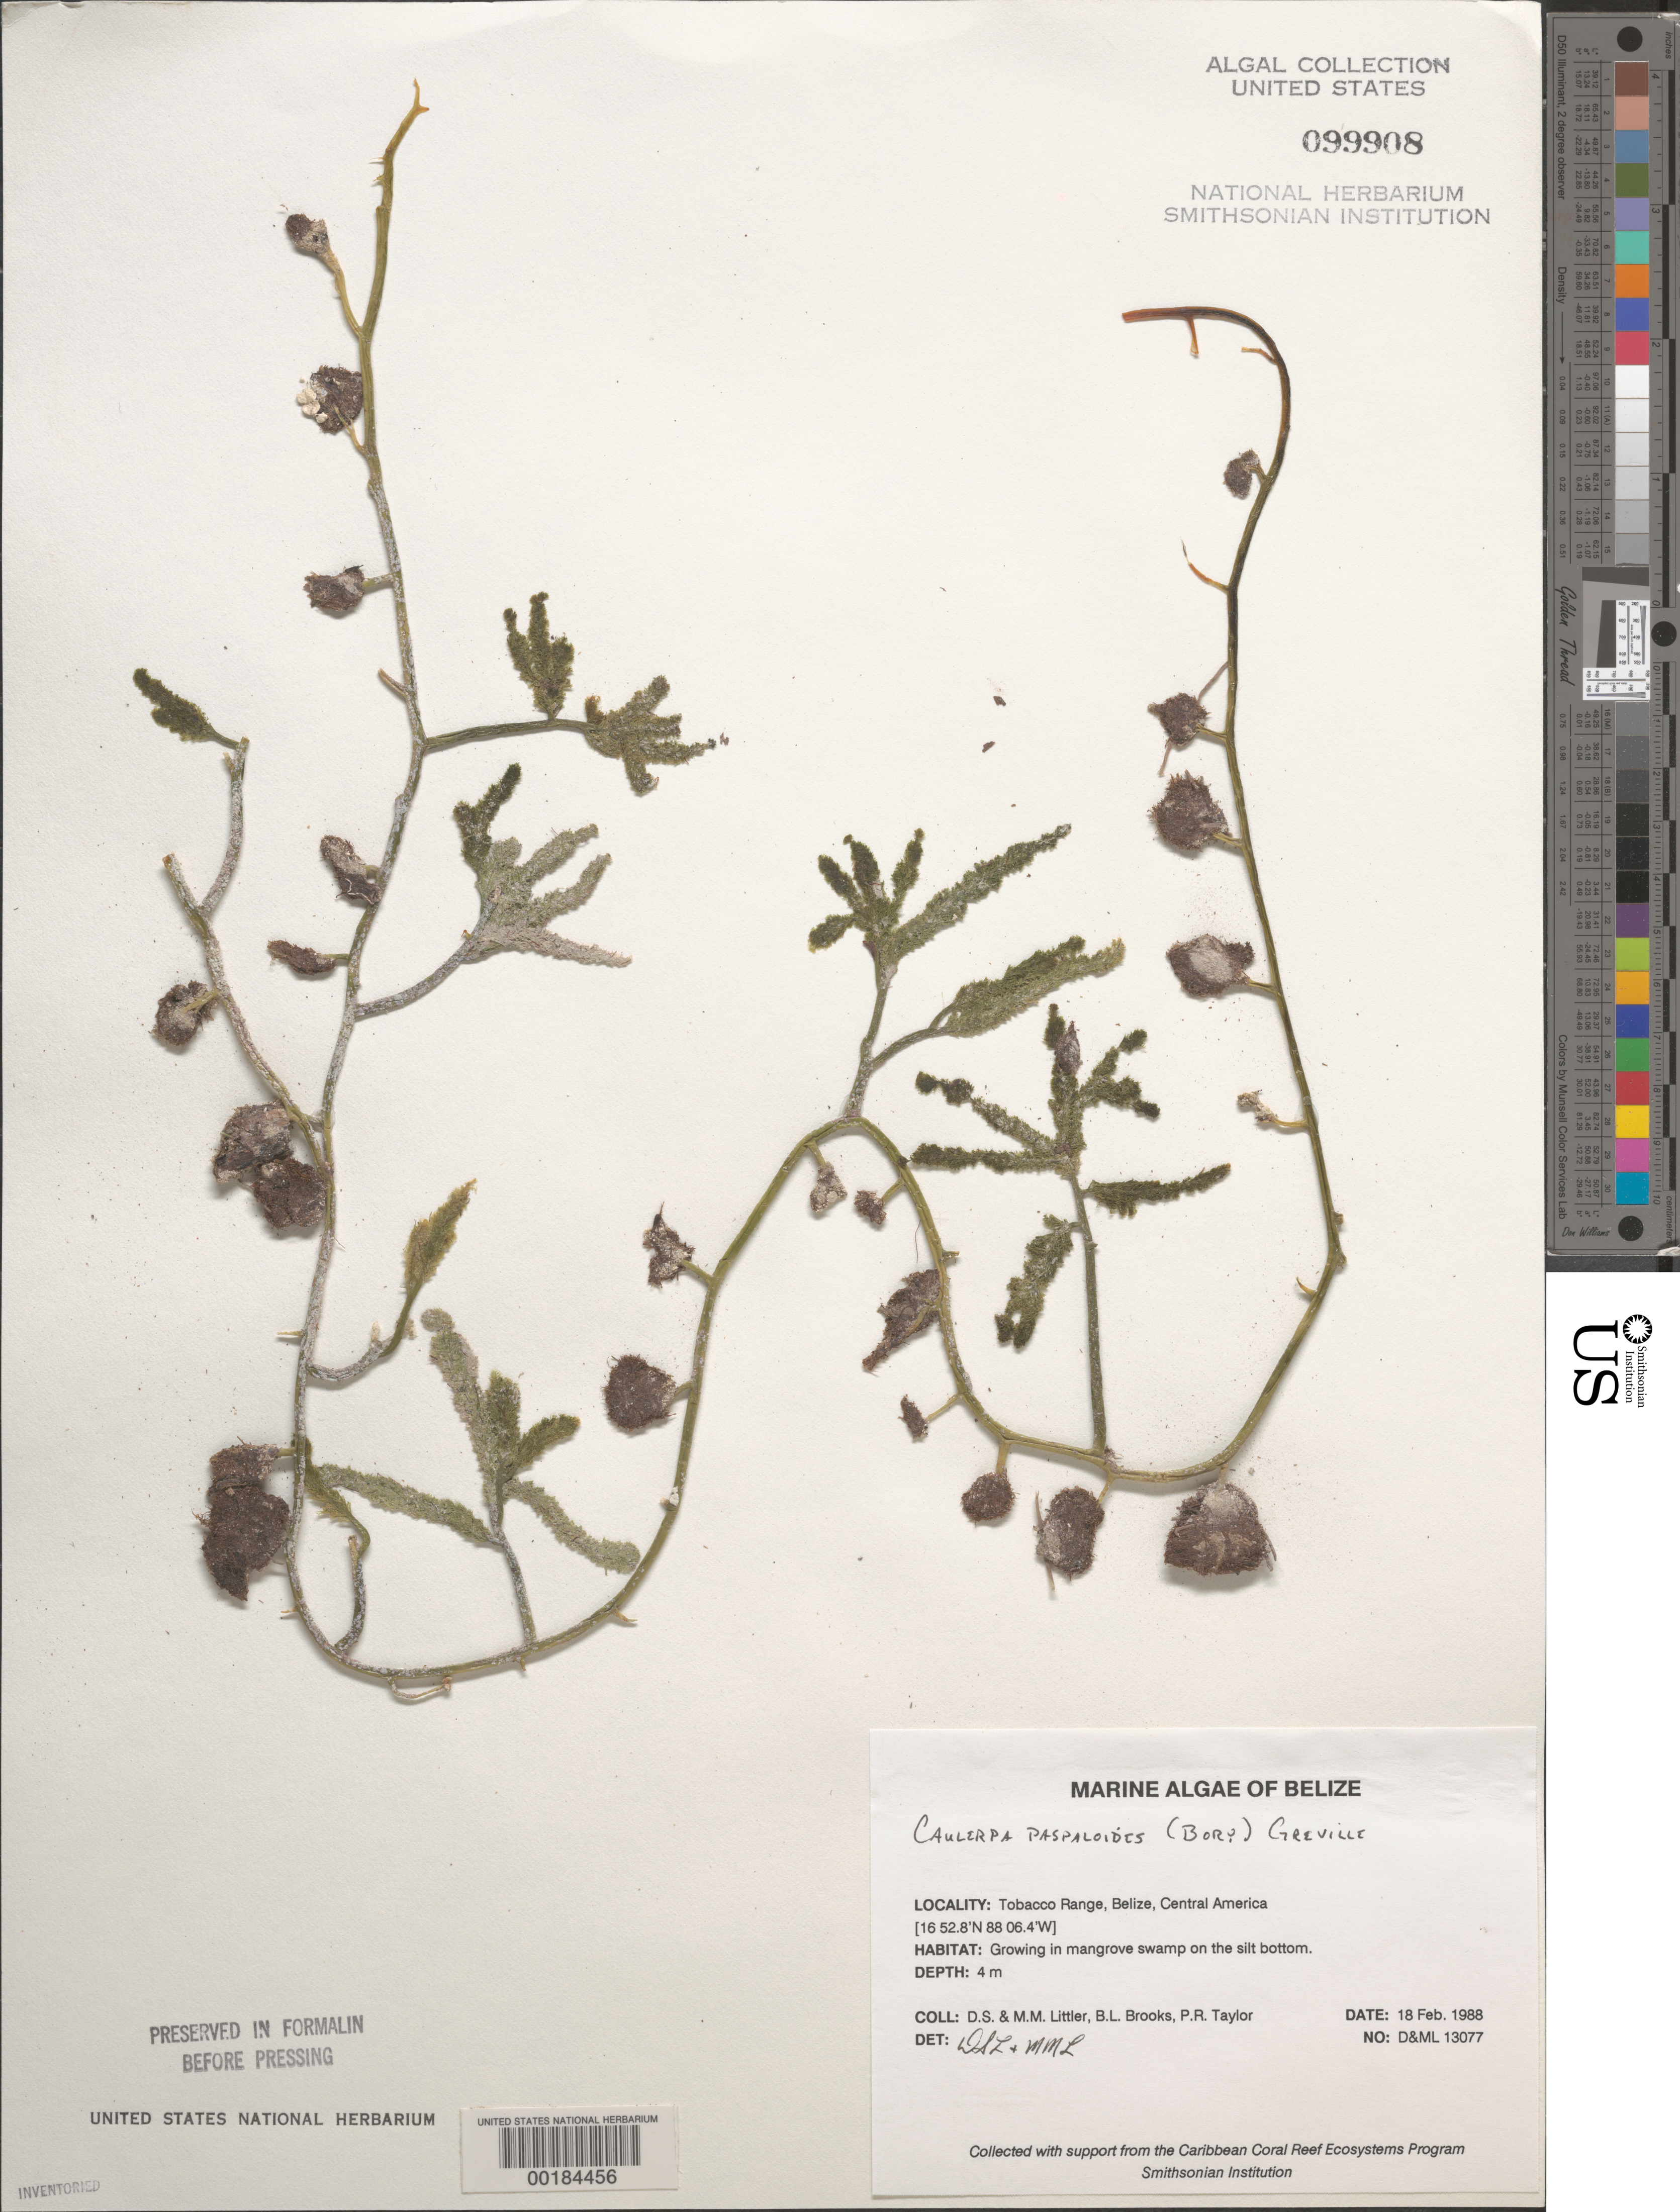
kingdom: Plantae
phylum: Chlorophyta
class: Ulvophyceae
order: Bryopsidales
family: Caulerpaceae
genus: Caulerpa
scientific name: Caulerpa paspaloides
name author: (Bory) Grev.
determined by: Littler, D. S.; Littler, M. M.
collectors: D. S. Littler, M. M. Littler, B. Brooks & P. R. Taylor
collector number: D&ML 13077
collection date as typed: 18 Feb 1988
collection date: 1988-02-18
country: Belize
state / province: Stann Creek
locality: Tobacco Range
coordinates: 16 52.8' N, 88 06.4' W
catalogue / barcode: US 99908